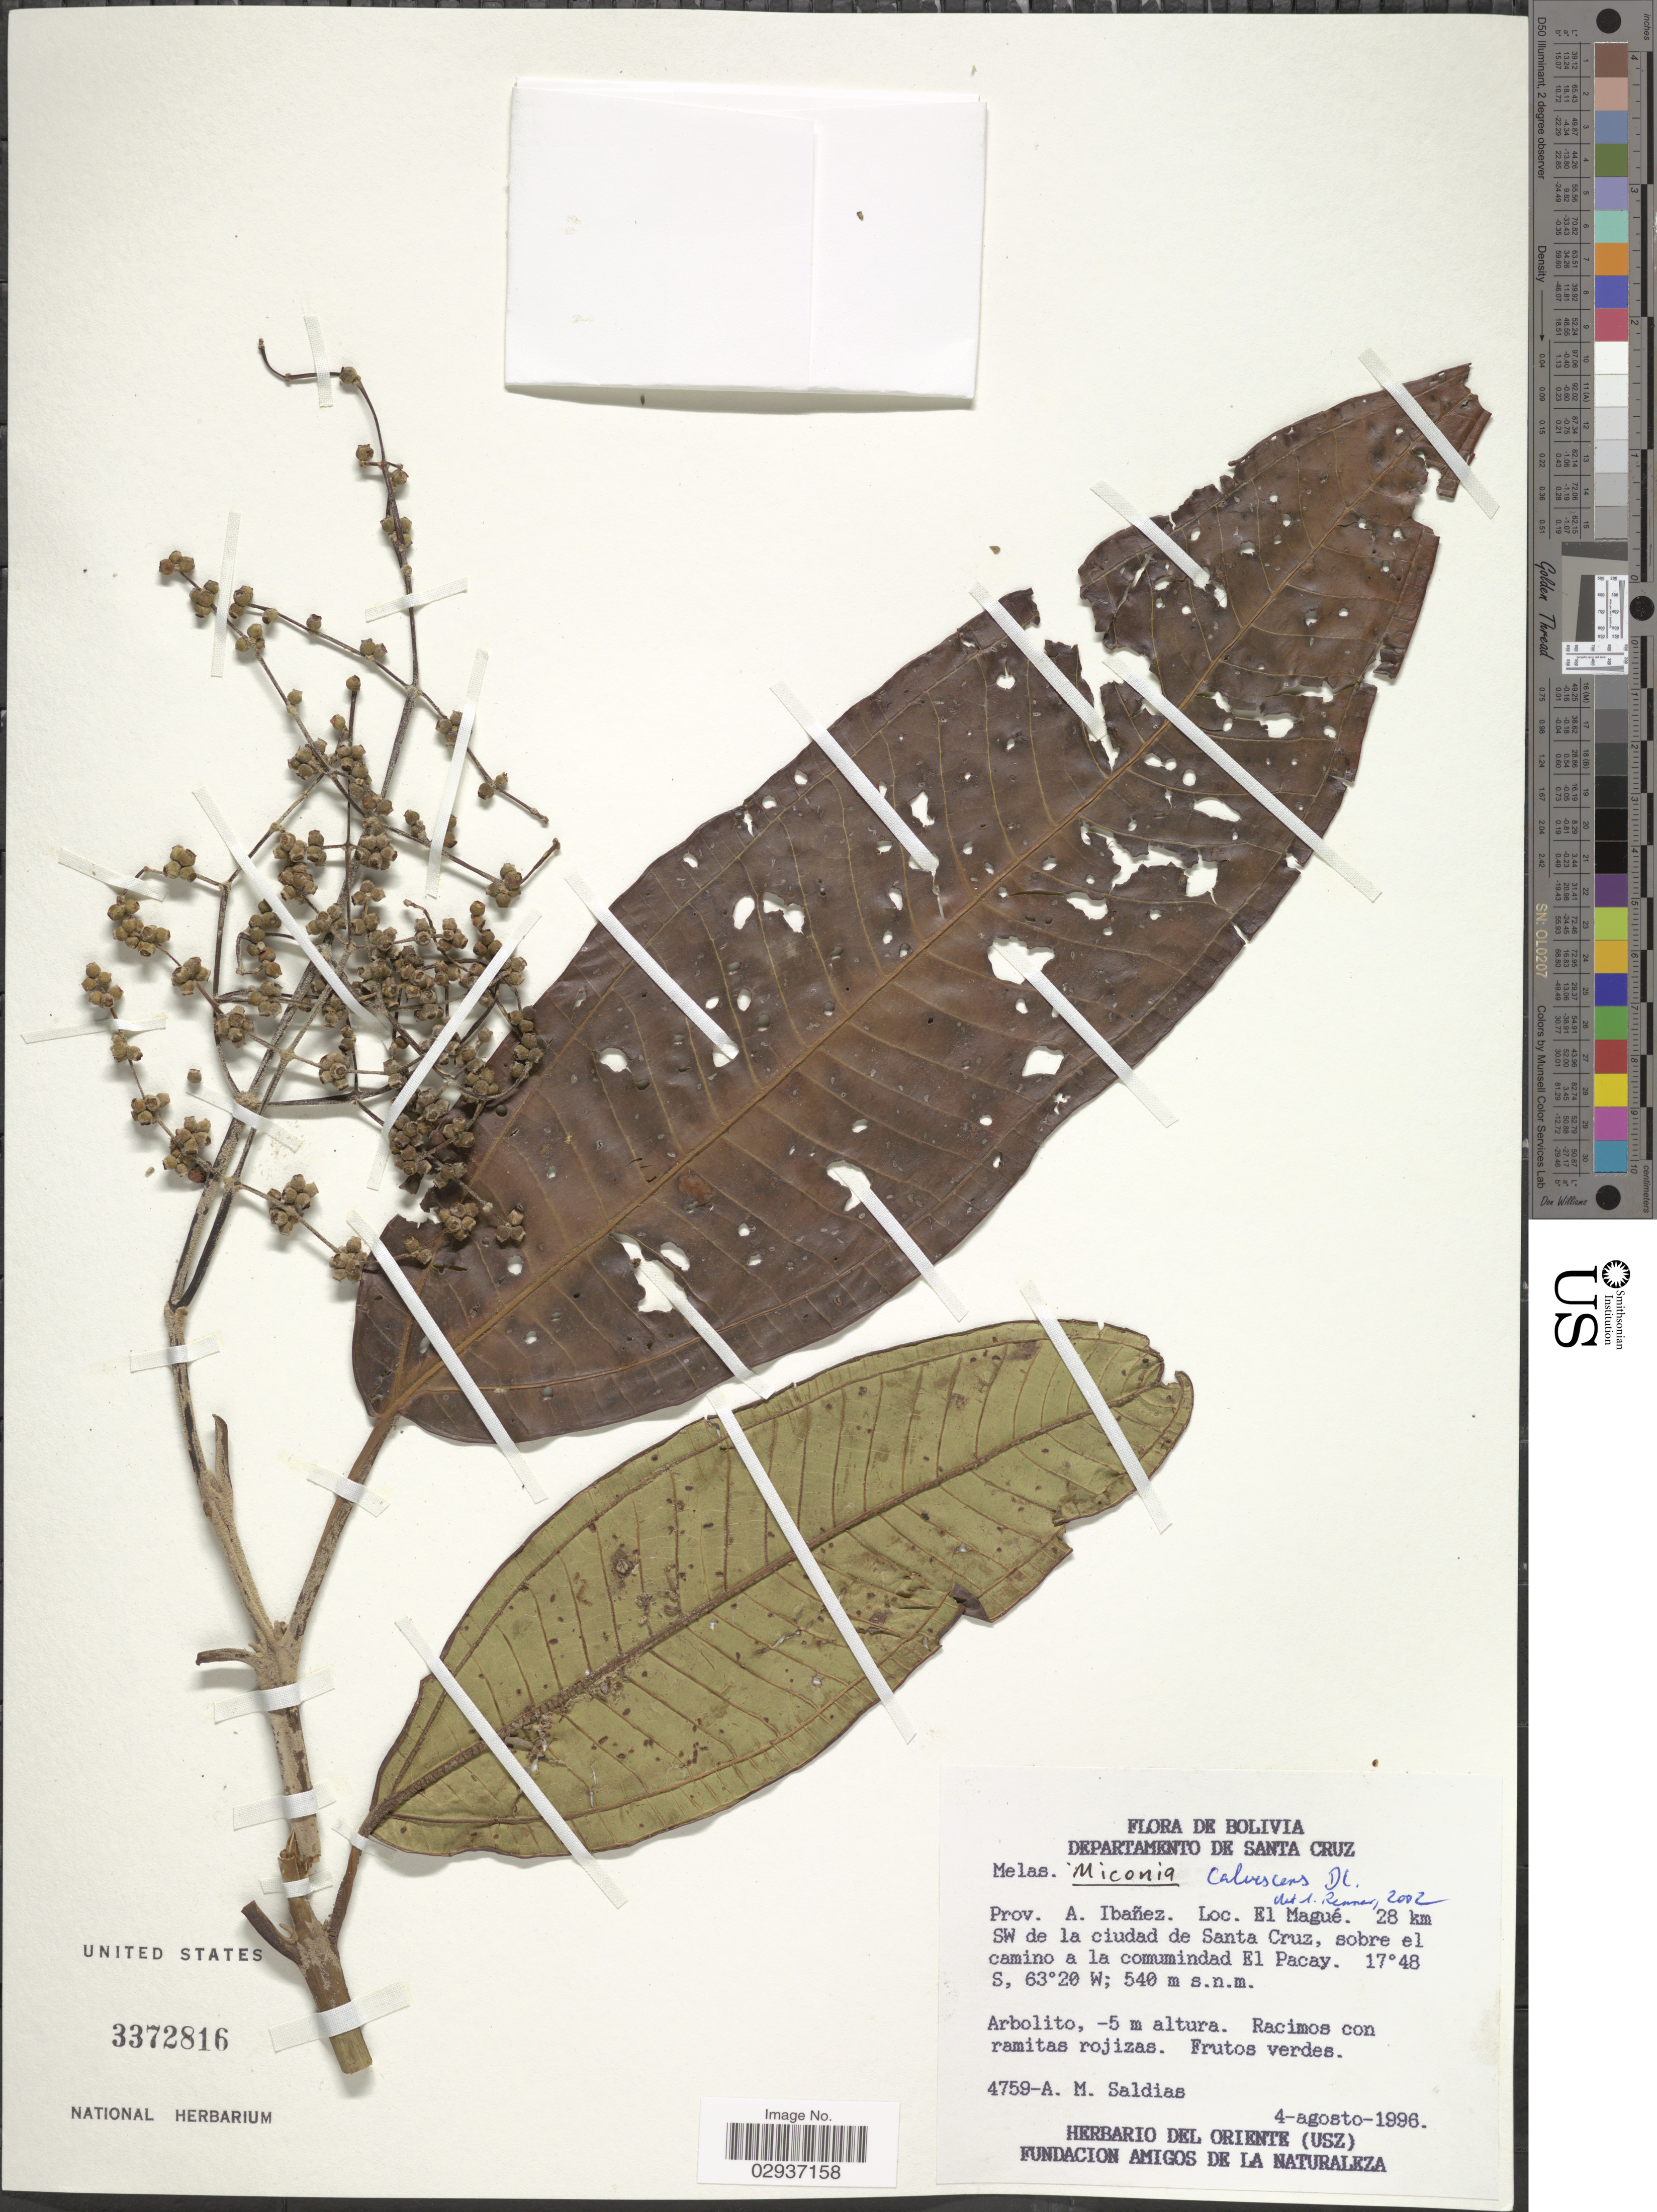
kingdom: Plantae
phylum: Tracheophyta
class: Magnoliopsida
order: Myrtales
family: Melastomataceae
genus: Miconia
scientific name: Miconia calvescens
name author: DC.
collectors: M. Saldias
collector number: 4759-A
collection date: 1996-08-04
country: Bolivia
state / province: Santa Cruz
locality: Departamento de Santa Cruz. Prov. A. Ibañez. El Magué. 28 km SW de la ciudad de Santa Cruz, sobre el camino a la comumindad El Pacay.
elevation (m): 540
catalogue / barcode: US 3372816